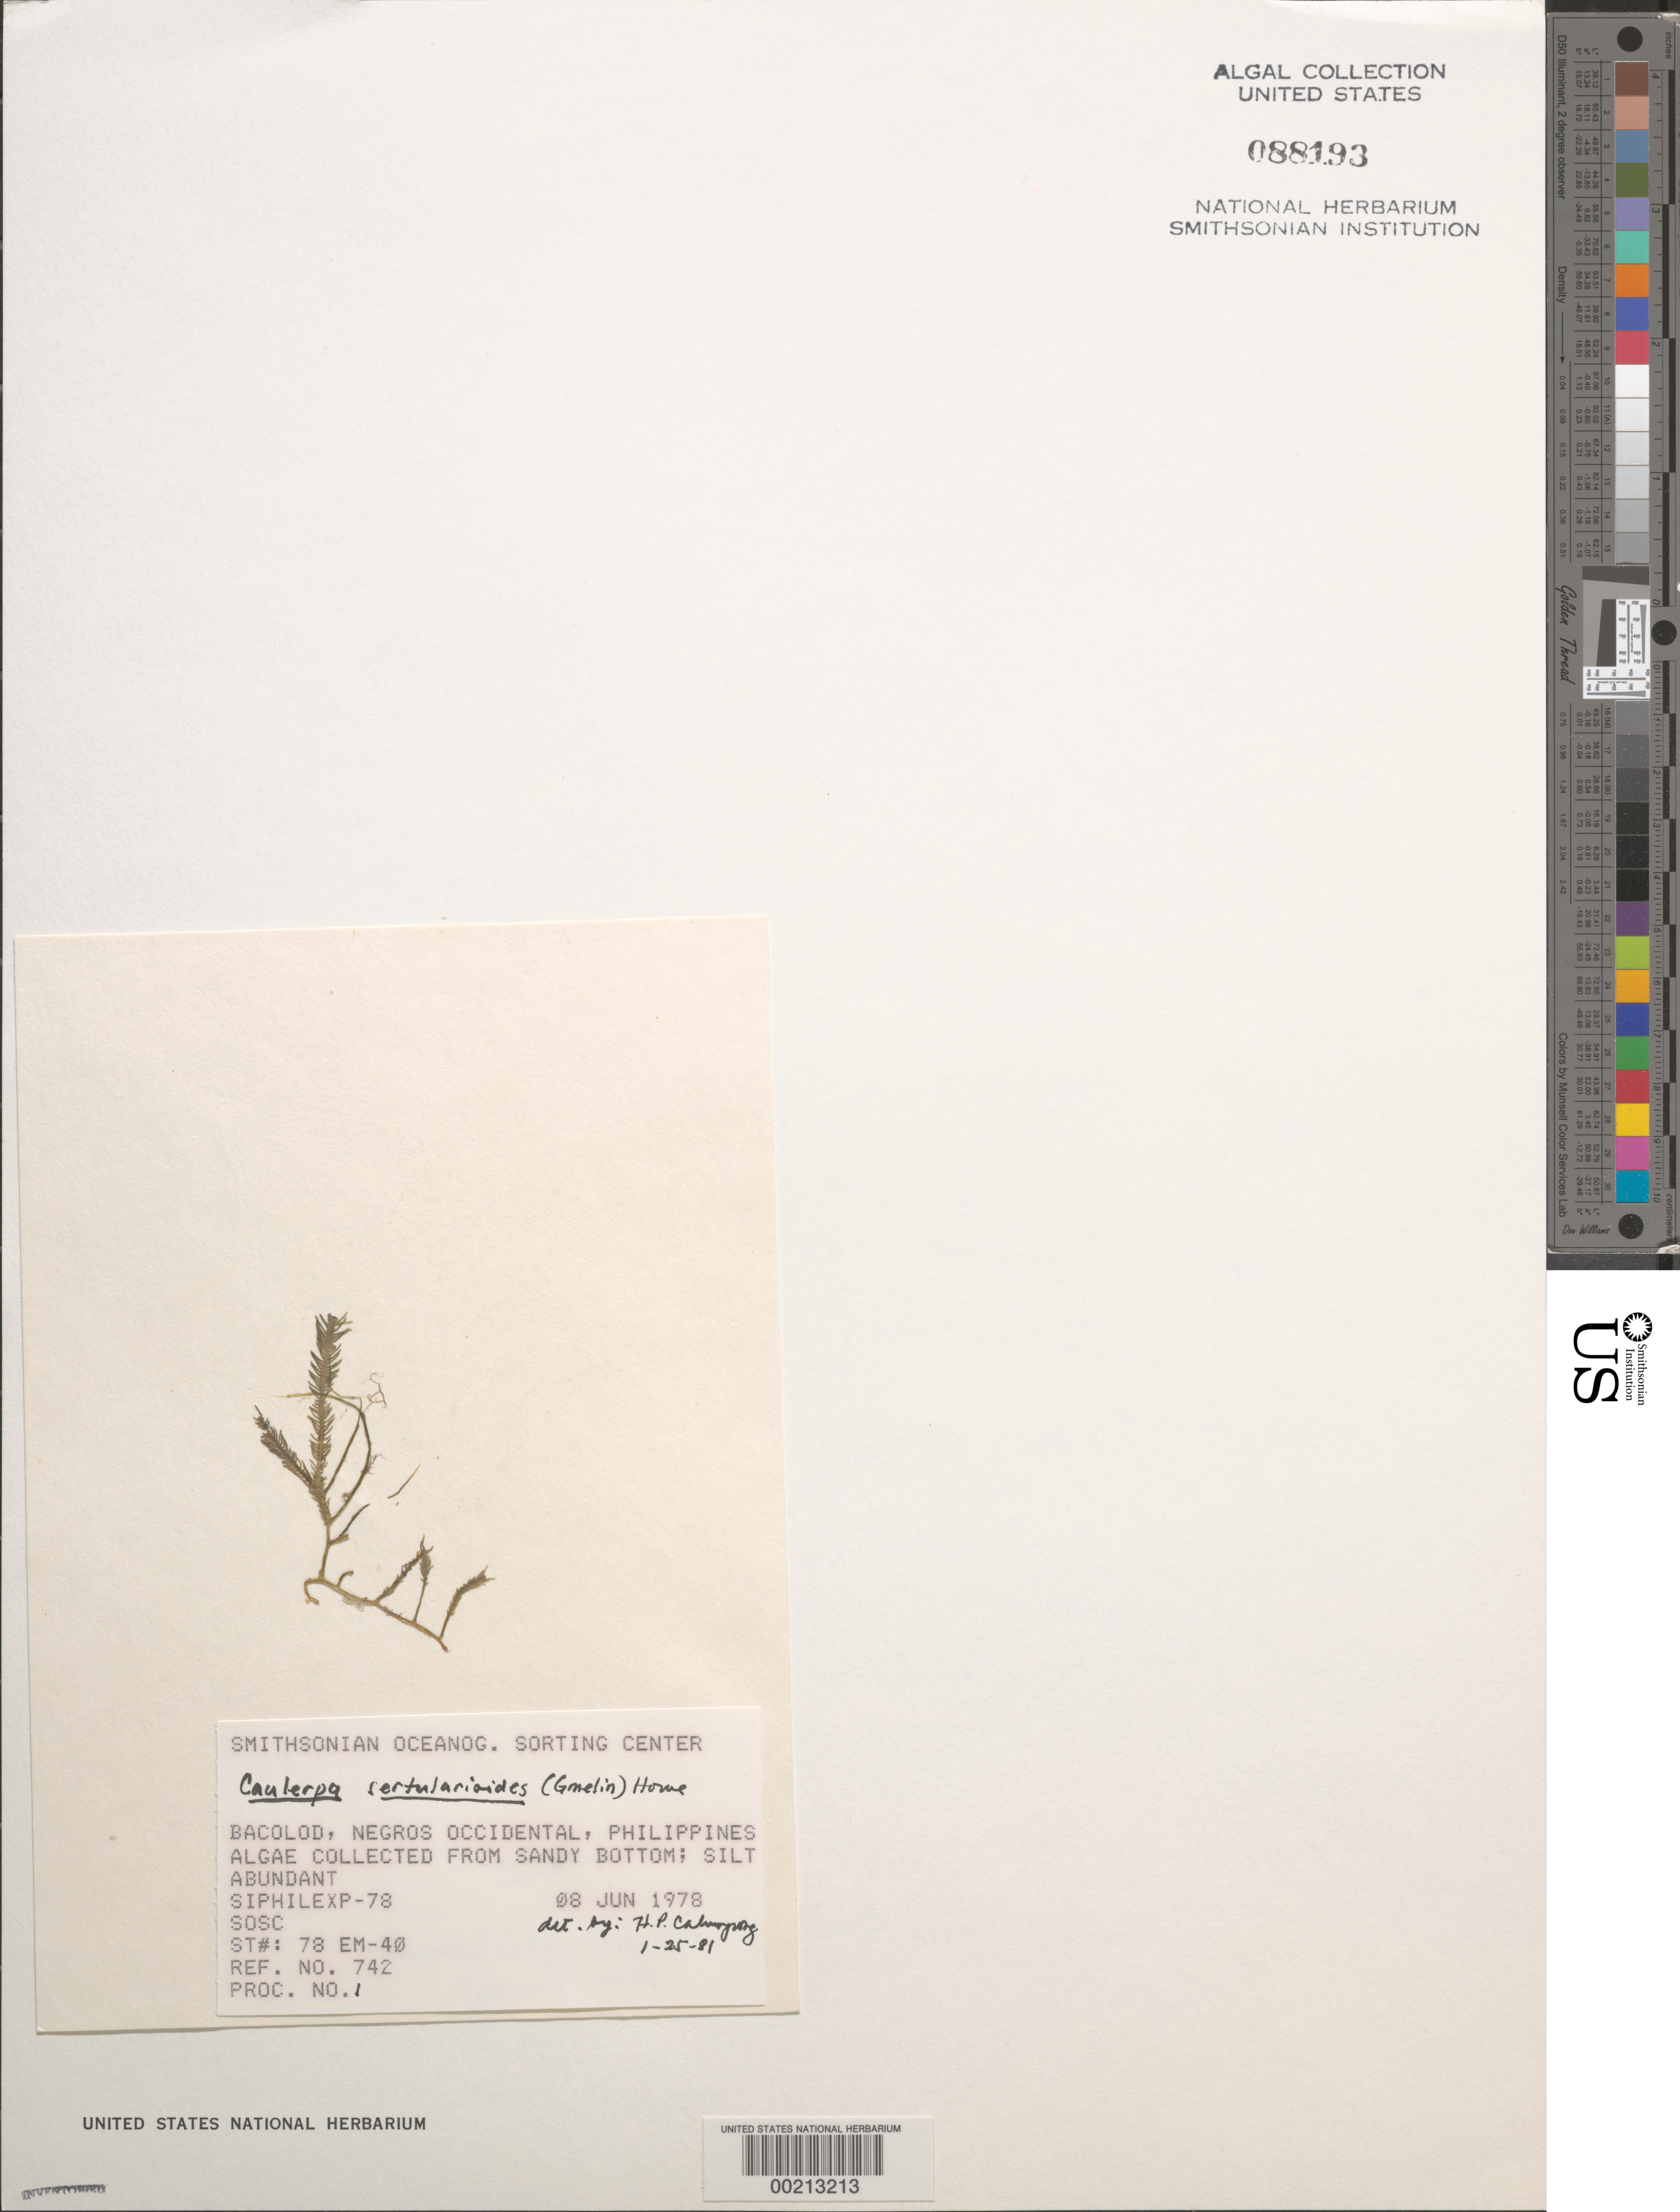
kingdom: Plantae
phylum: Chlorophyta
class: Ulvophyceae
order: Bryopsidales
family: Caulerpaceae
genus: Caulerpa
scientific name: Caulerpa sertularioides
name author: (S.G. Gmel.) M. Howe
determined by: Calumpong, H. P.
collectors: SOSC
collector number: Station 78 Em-40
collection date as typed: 08 Jun 1978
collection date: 1978-06-08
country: Philippines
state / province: Western Visayas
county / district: Negros Occidental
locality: Bacolod, negros occidental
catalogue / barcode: US 88193